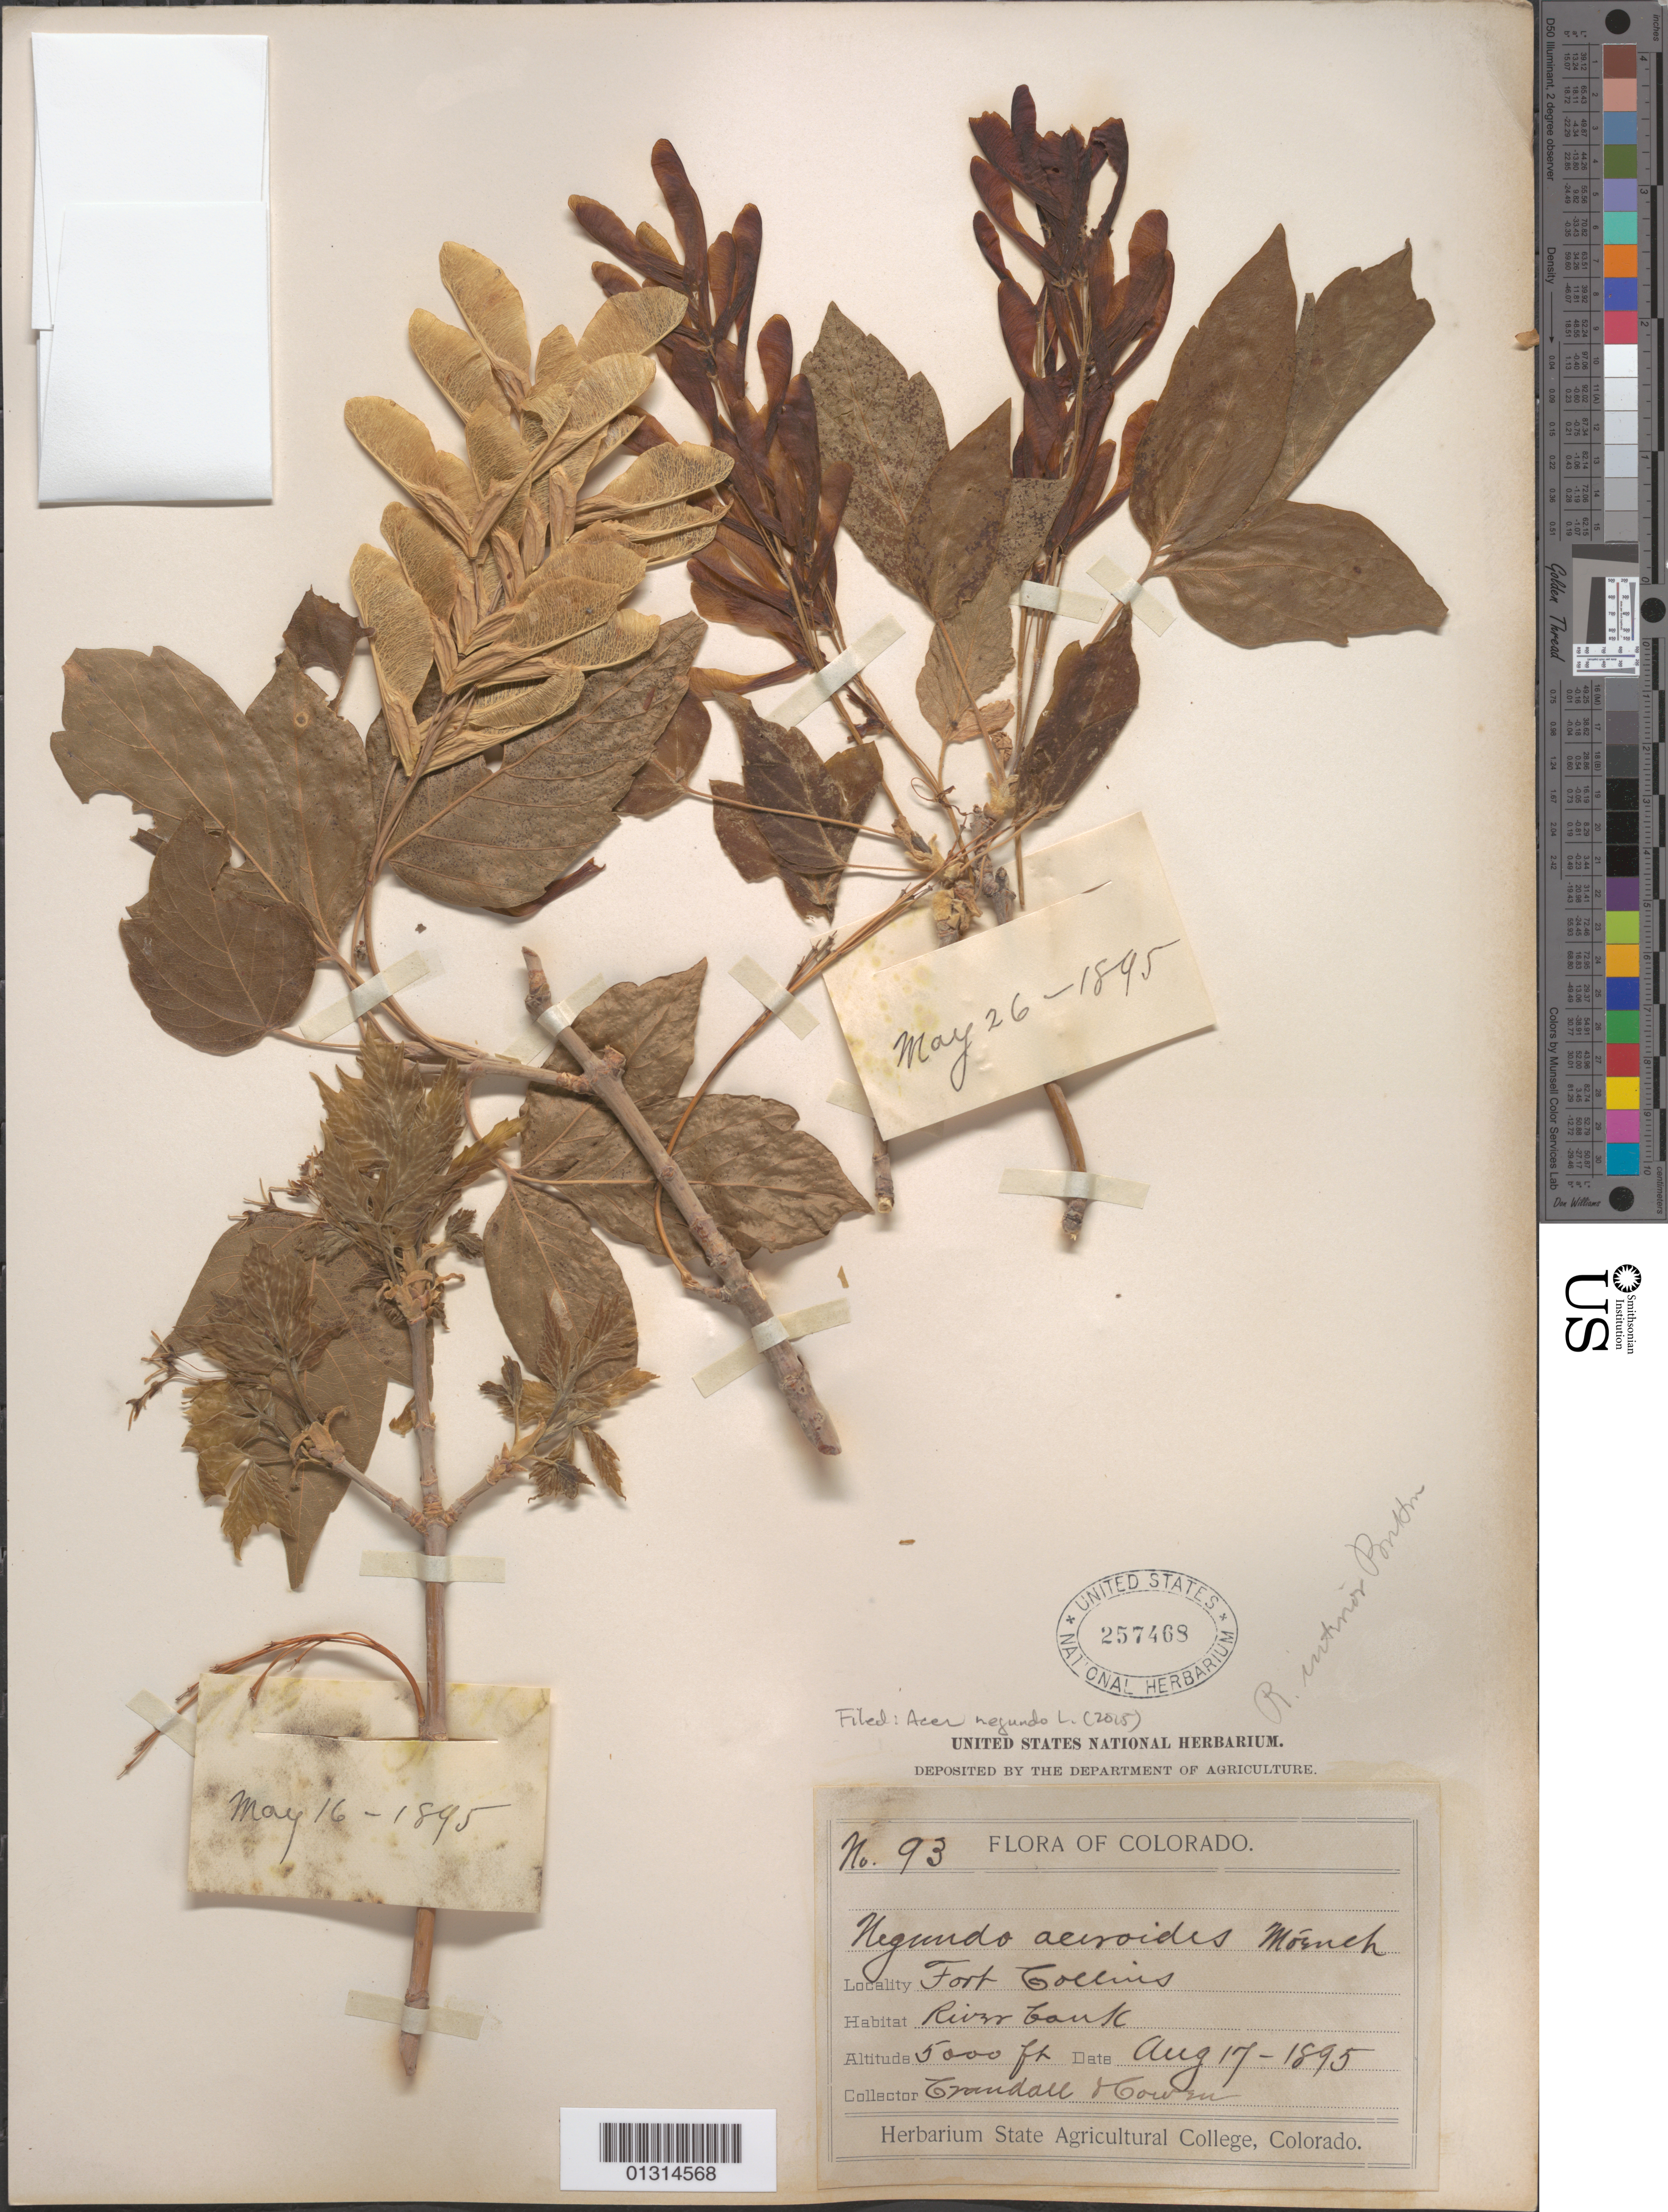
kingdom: Plantae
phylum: Tracheophyta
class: Magnoliopsida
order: Sapindales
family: Sapindaceae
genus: Acer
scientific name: Acer negundo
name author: L.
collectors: C. Crandall & J. H. Cowen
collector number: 93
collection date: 1895-08-17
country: United States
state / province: Colorado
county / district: Larimer County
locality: Fort Collins.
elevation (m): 1524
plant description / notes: Label says "Aug 17 - 1895" but plants on sheet marked "May 16 - 1895" and May 26 - 1895"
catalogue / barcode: US 257468